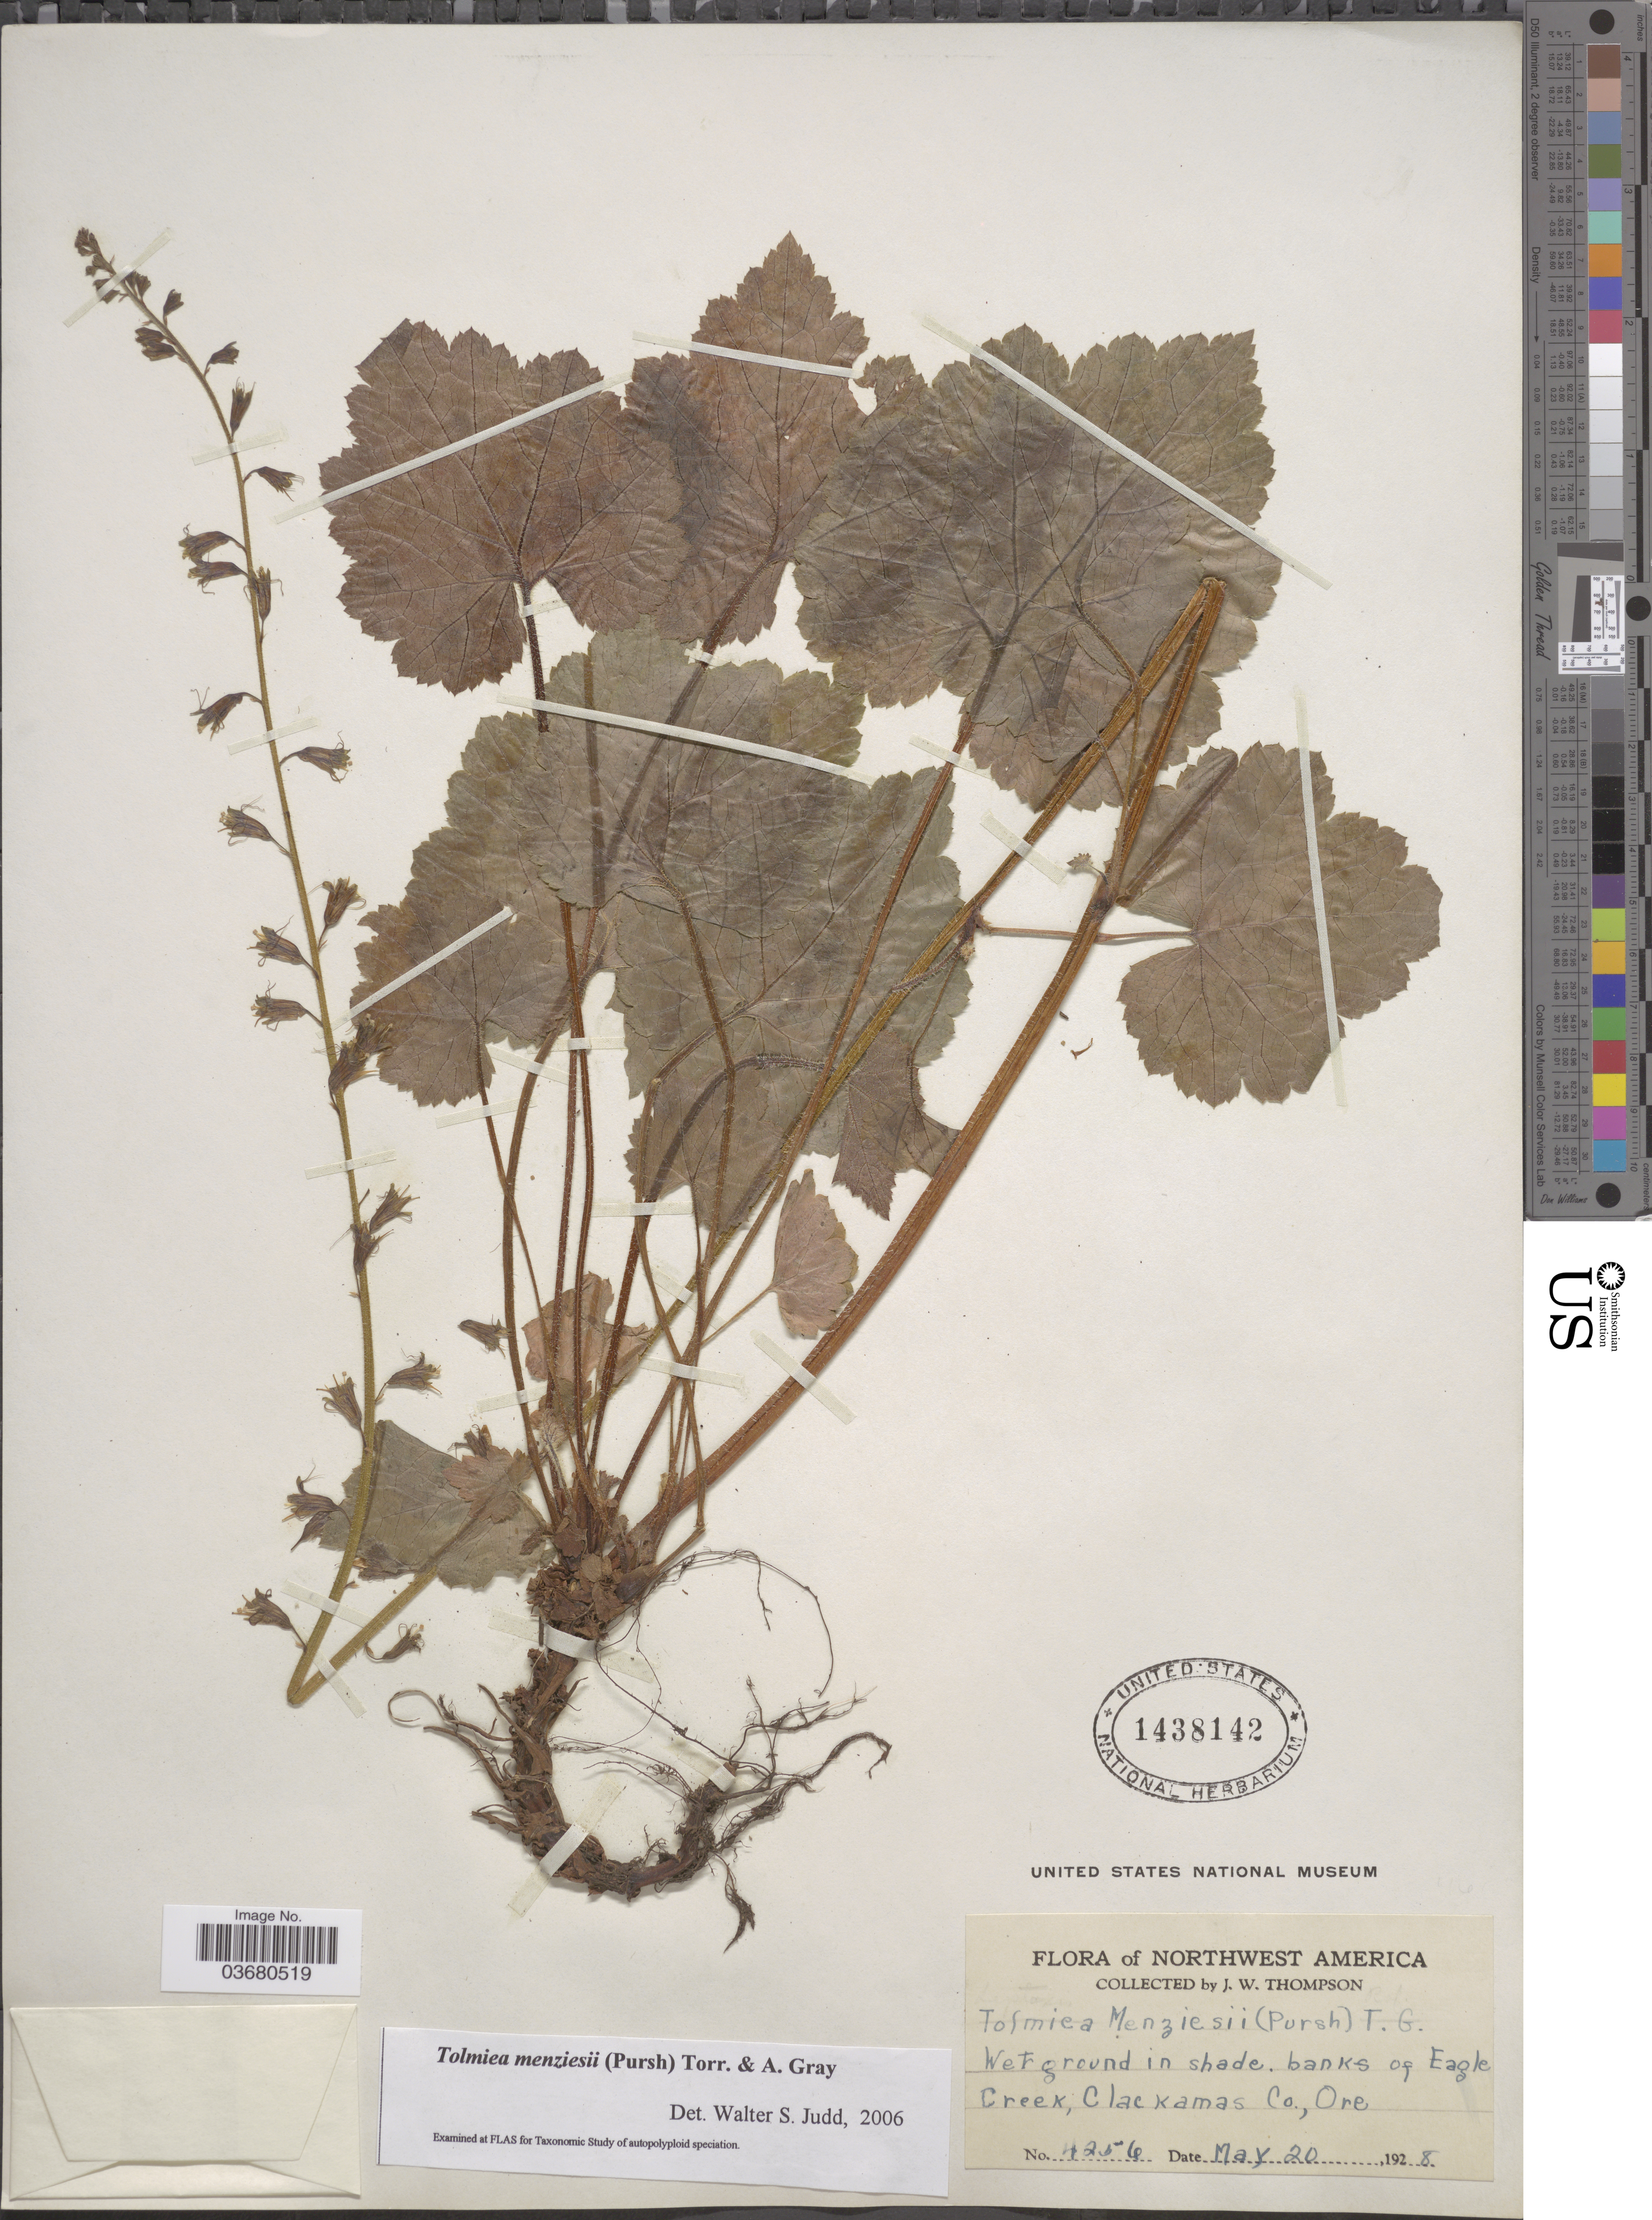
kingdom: Plantae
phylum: Tracheophyta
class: Magnoliopsida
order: Saxifragales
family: Saxifragaceae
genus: Tolmiea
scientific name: Tolmiea menziesii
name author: (Pursh) Torr. & A. Gray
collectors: J. Thompson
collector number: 4256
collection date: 1928-05-20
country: United States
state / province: Oregon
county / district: Clackamas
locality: Northwest America. Banks of Eagle Creek, Clackamas Co.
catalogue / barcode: US 1438142